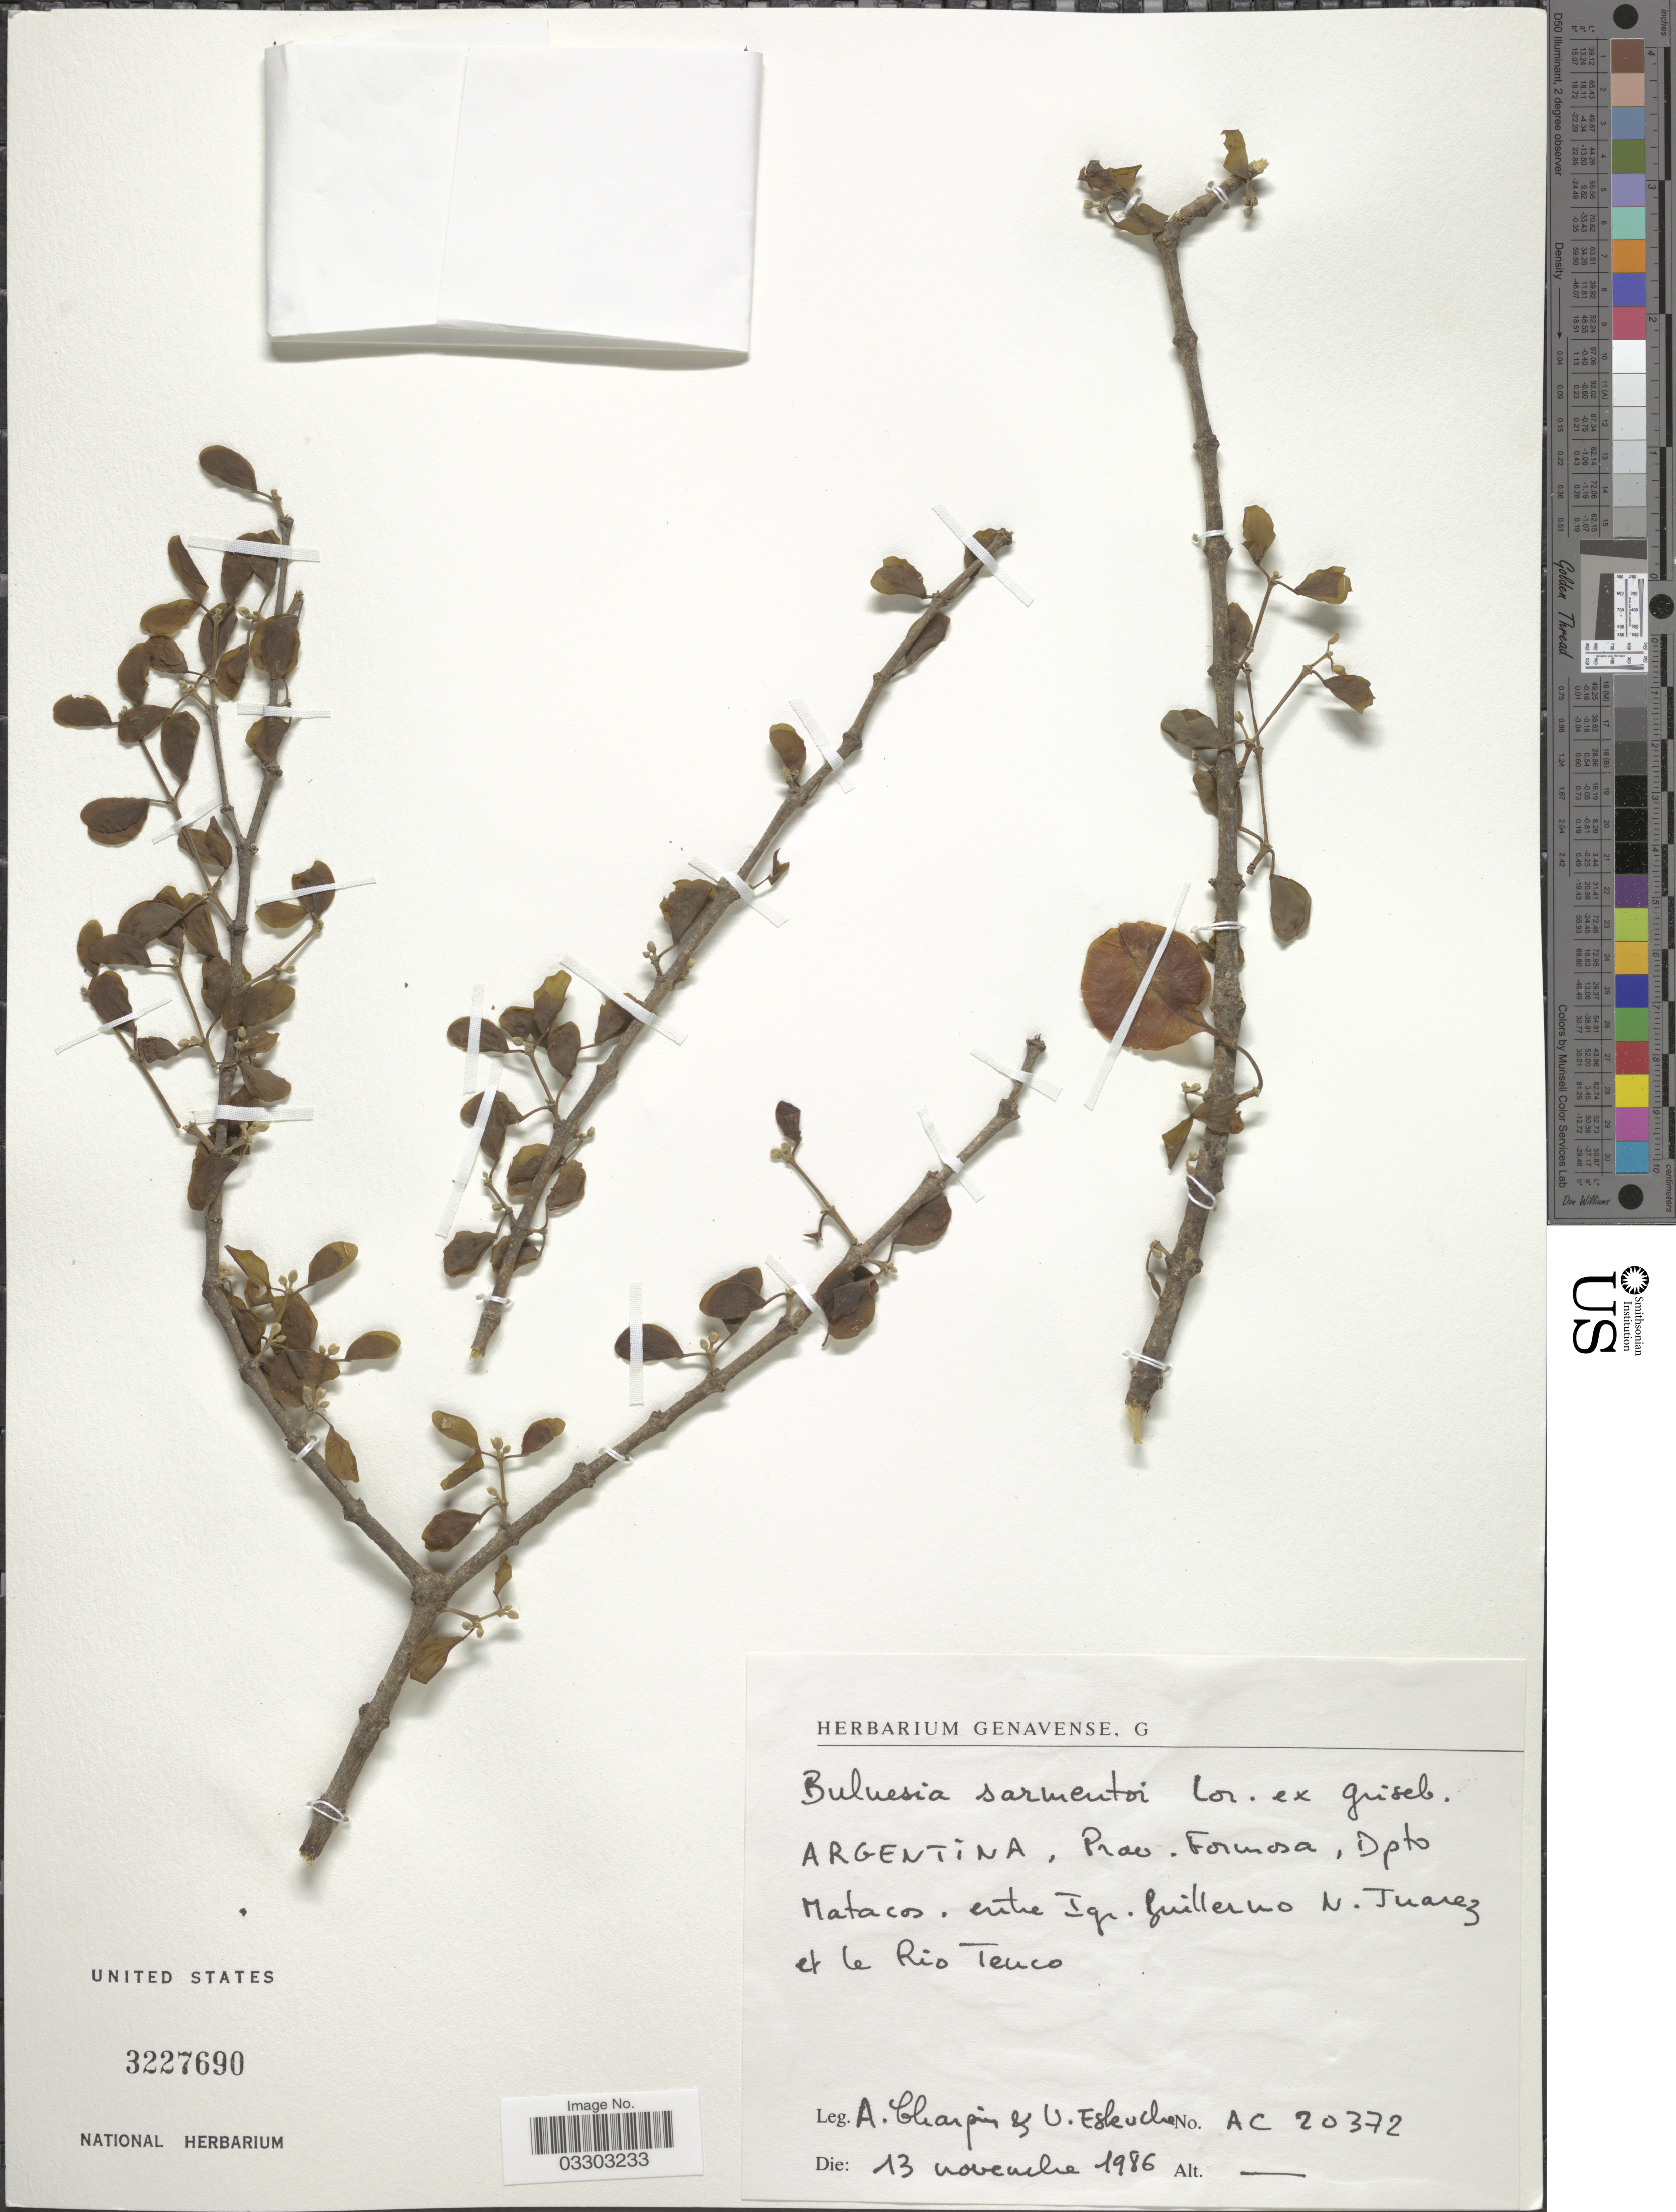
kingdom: Plantae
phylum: Tracheophyta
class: Magnoliopsida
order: Zygophyllales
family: Zygophyllaceae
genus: Gonopterodendron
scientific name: Gonopterodendron sarmientoi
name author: (Lorentz ex Griseb.) Godoy-Bürki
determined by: U.S. National Herbarium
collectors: A. Chaipin & U. Esleuche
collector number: AC20372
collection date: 1986-11-13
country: Argentina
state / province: Formosa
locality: Dpto Matacos. entre Igr. Guillermo N. Juarez et le Rio Teuco.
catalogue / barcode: US 3227690